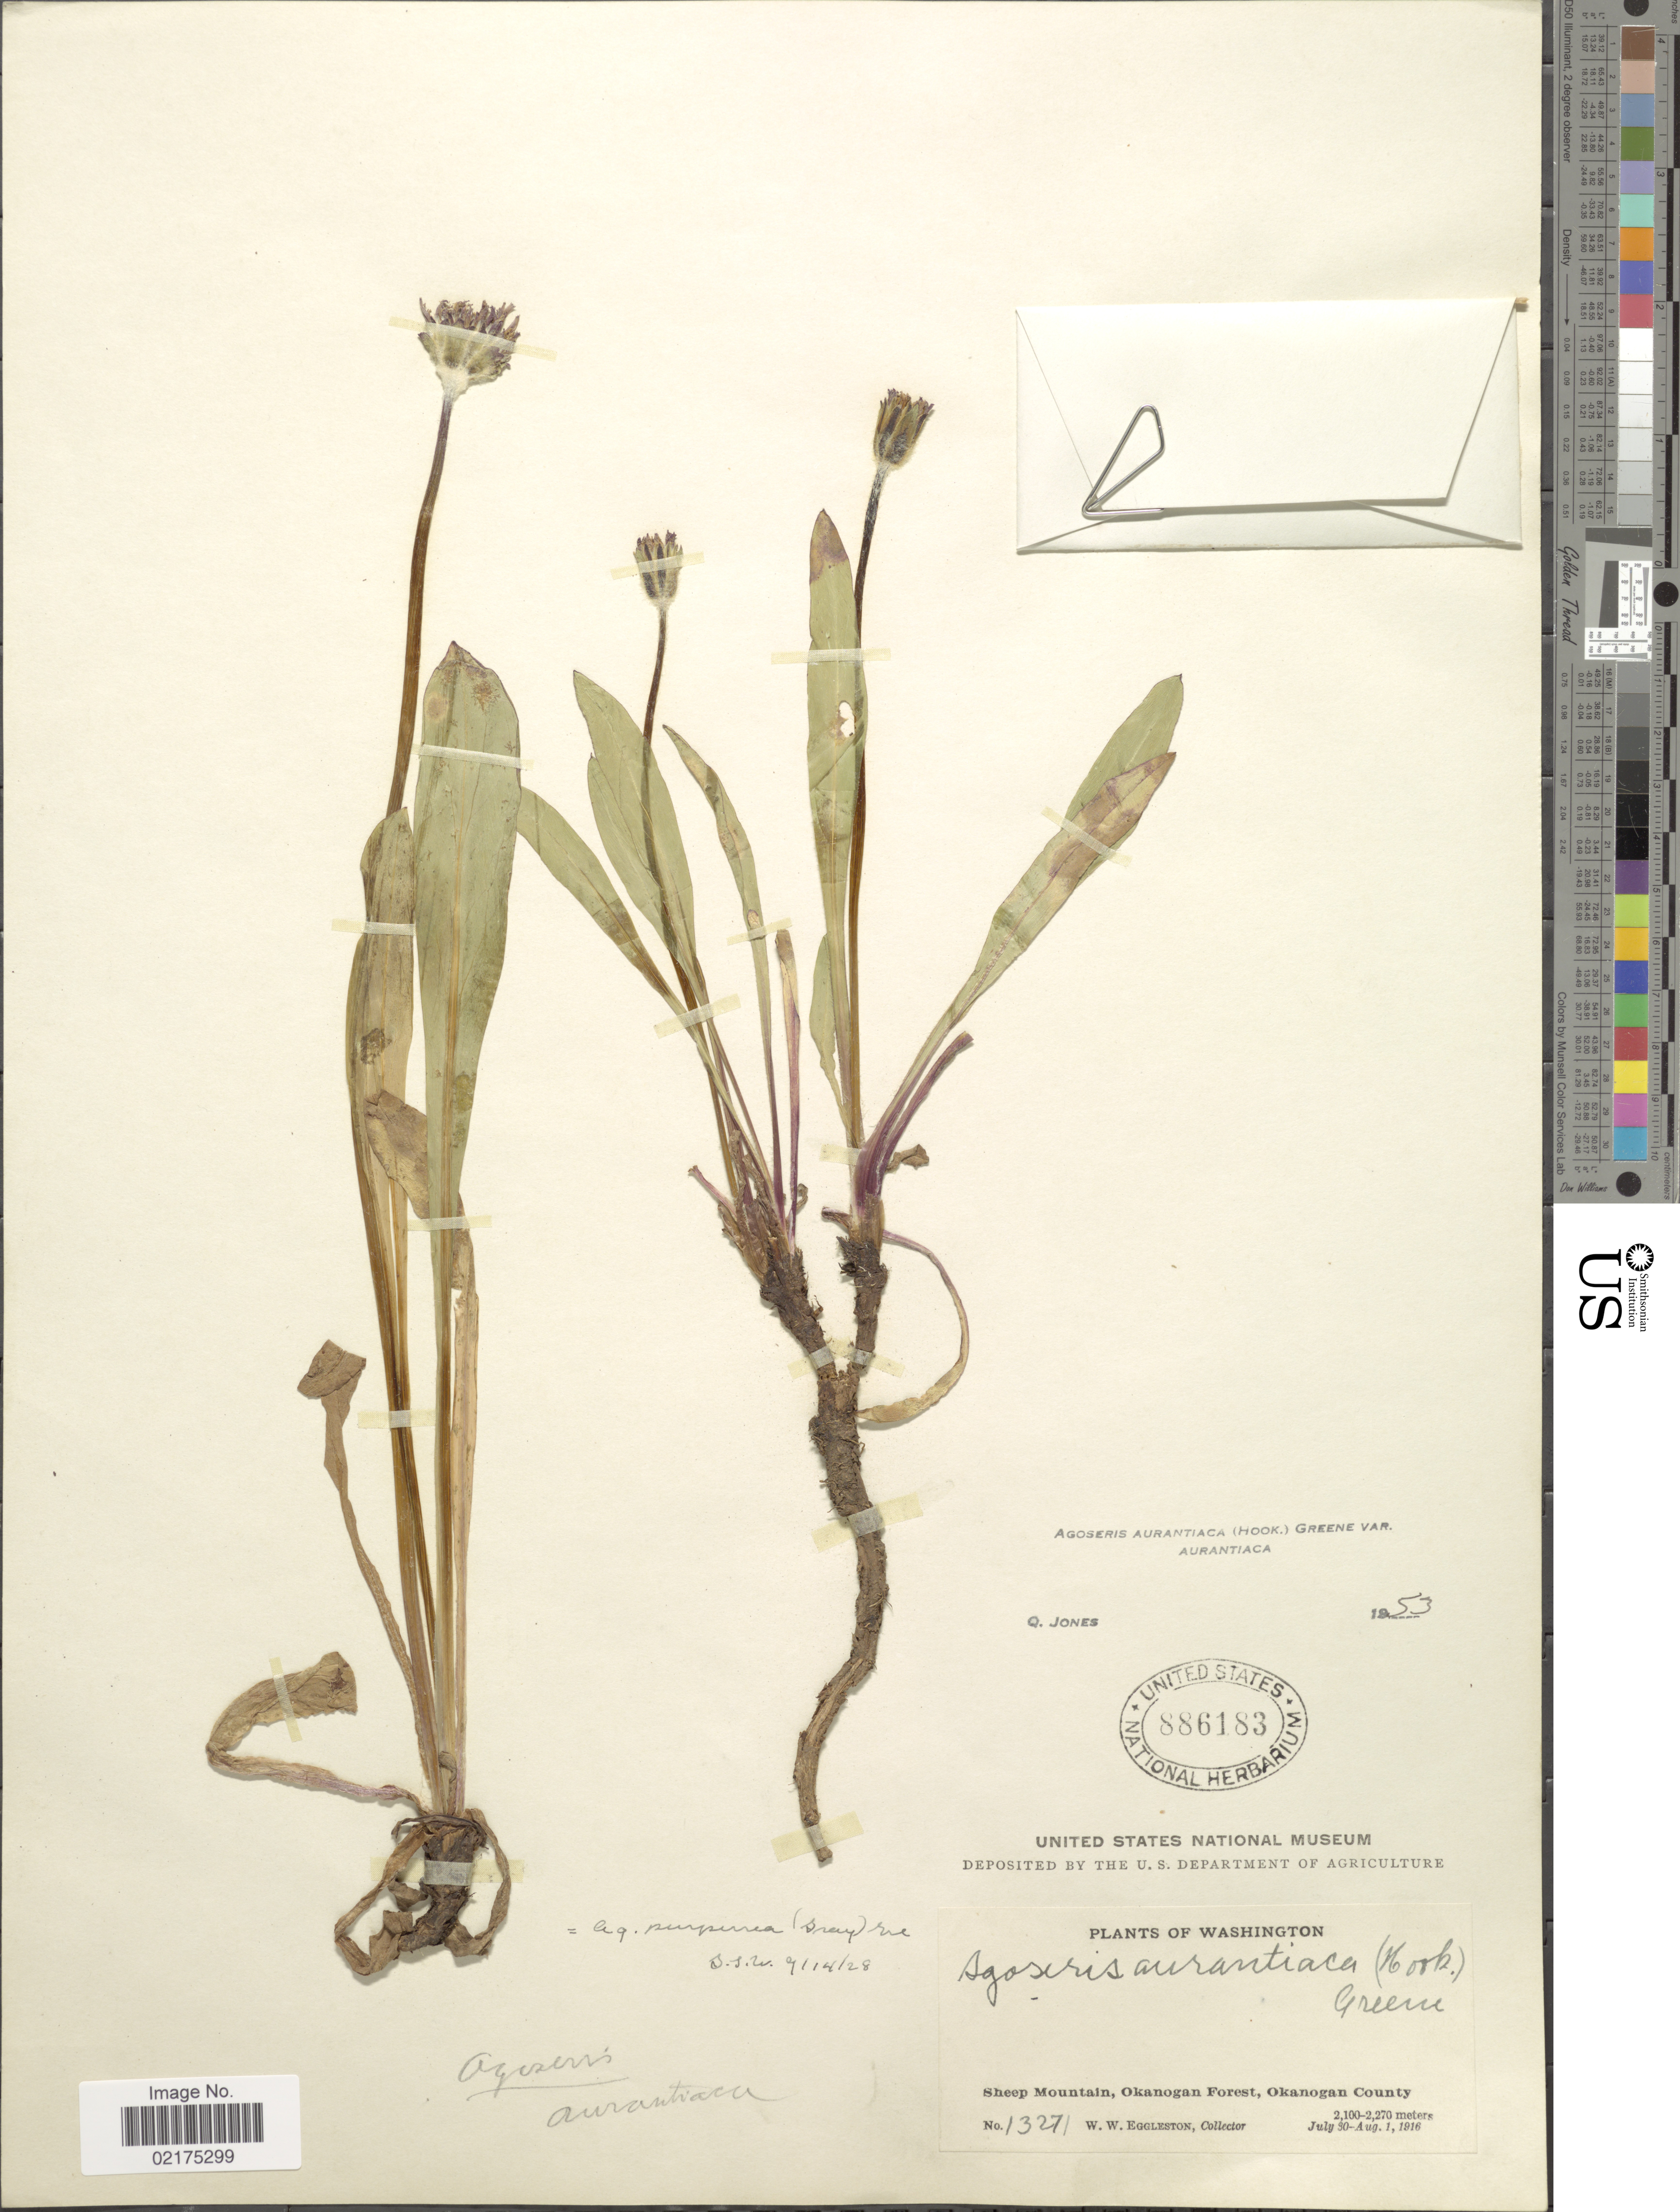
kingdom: Plantae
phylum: Tracheophyta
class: Magnoliopsida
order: Asterales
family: Asteraceae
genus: Agoseris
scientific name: Agoseris aurantiaca var. aurantiaca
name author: (Hook.) Greene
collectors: W. W. Eggleston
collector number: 13271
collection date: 1916-07-30/1916-08-01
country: United States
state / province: Washington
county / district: Okanogan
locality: Sheep Mountain, Okanogan Forest, Okanogan County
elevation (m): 2100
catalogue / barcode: US 886183